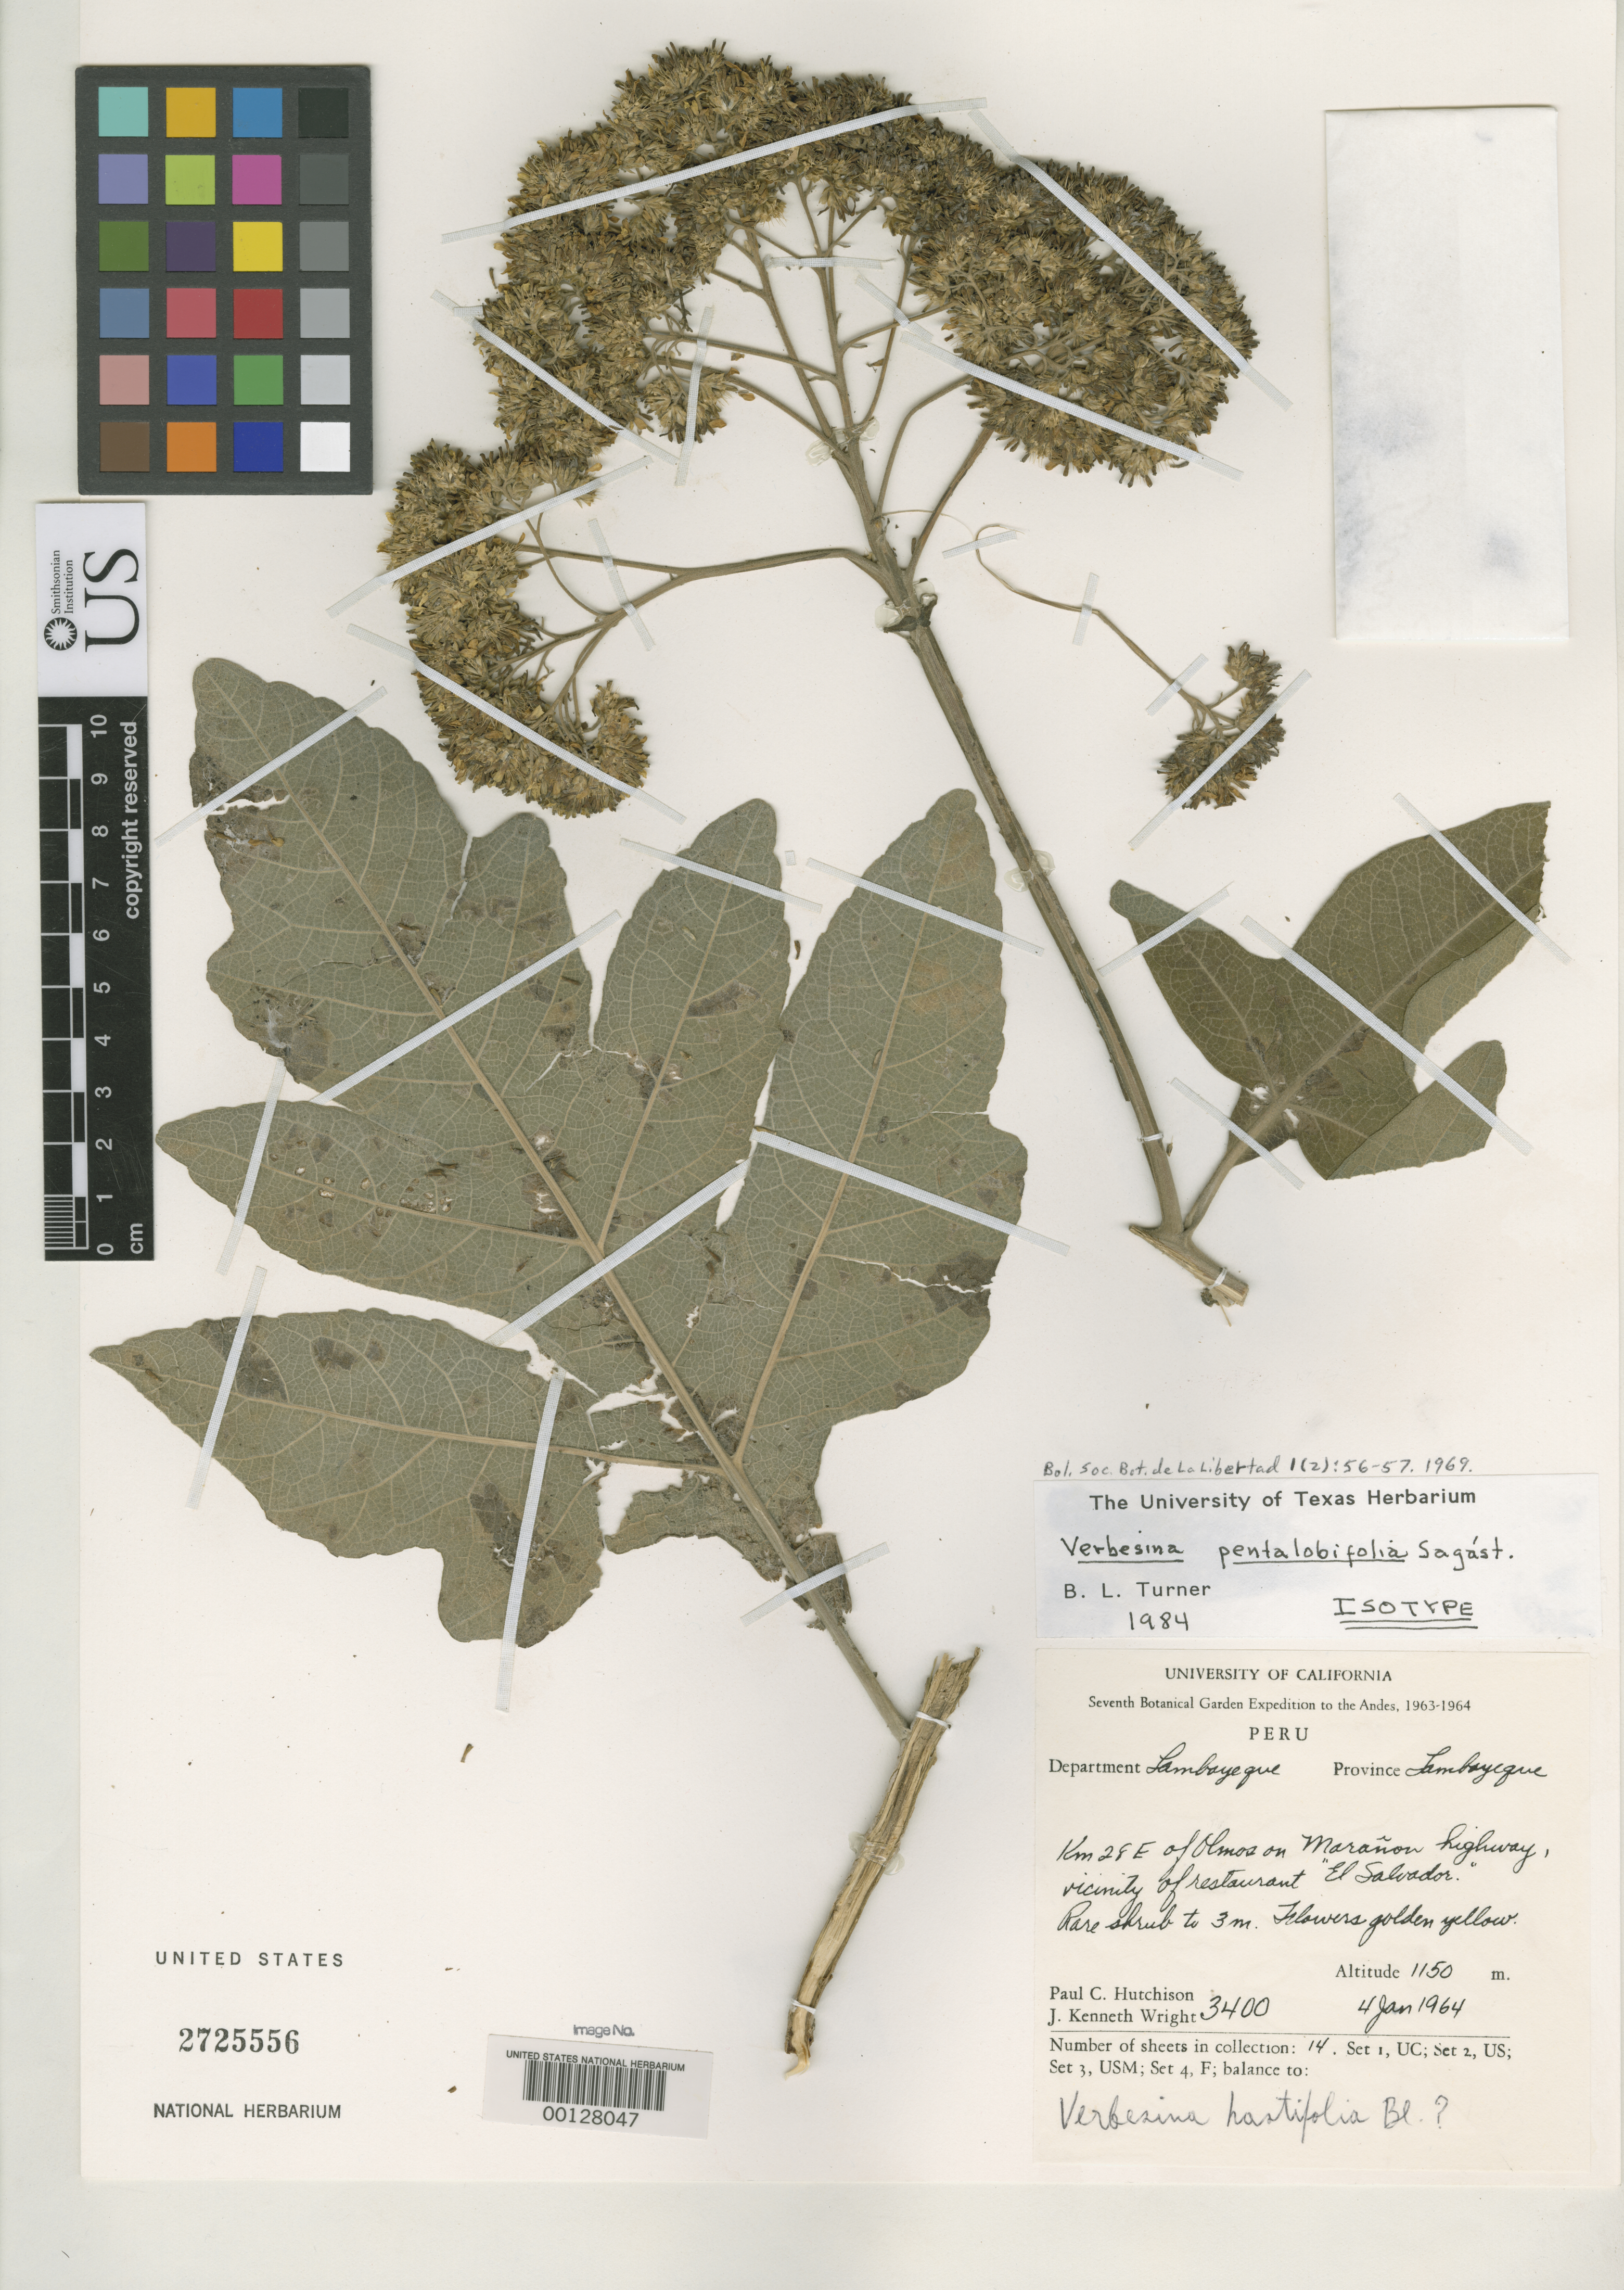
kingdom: Plantae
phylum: Tracheophyta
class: Magnoliopsida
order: Asterales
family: Asteraceae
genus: Verbesina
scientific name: Verbesina pentalobifolia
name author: Sagást.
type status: Isotype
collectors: P. C. Hutchison & J. K. Wright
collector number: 3400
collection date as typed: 04 Jan 1964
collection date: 1964-01-04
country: Peru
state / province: Lambayeque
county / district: Lambayeque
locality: Km 28 E of Olmos on Maranon hwy, vicinity of restaurant "El Salvador".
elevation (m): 1150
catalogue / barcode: US 2725556